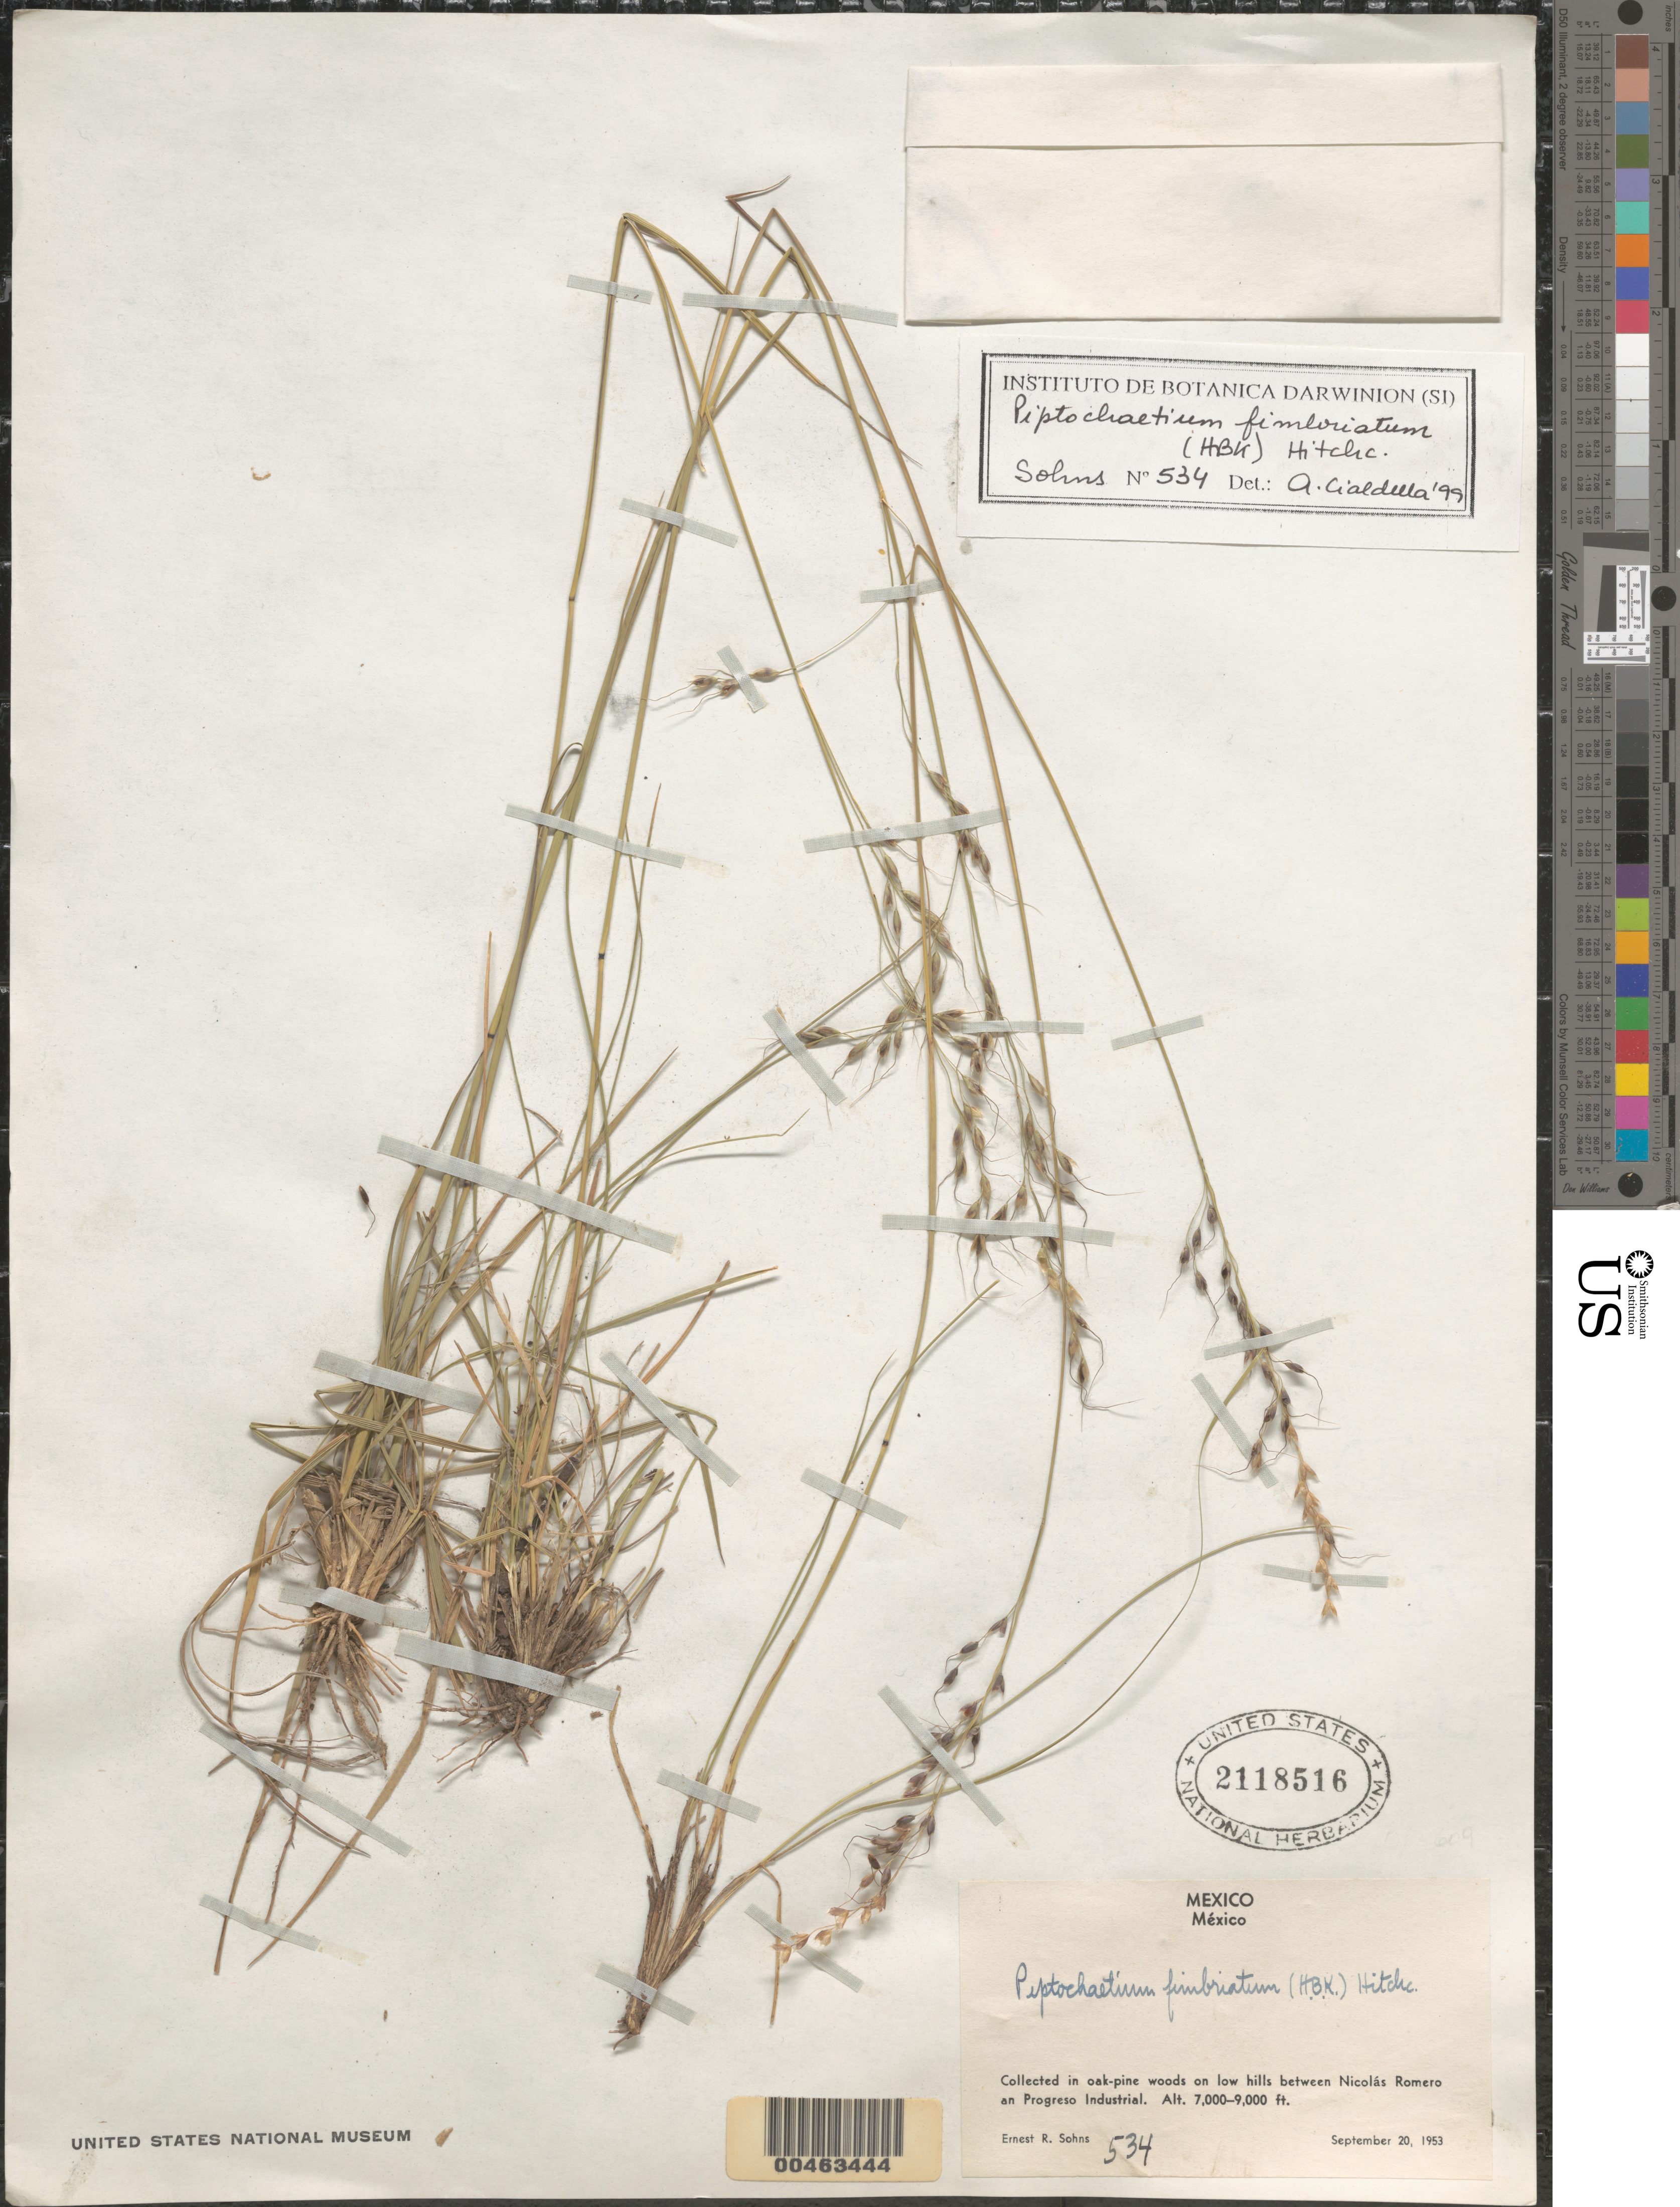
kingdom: Plantae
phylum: Tracheophyta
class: Liliopsida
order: Poales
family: Poaceae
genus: Piptochaetium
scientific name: Piptochaetium fimbriatum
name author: (Kunth) Hitchc.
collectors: E. R. Sohns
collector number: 534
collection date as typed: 20 Sep 1953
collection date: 1953-09-20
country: Mexico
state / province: México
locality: Between Nicolás Romero and Progreso Industrial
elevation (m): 2134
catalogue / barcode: US 2118516